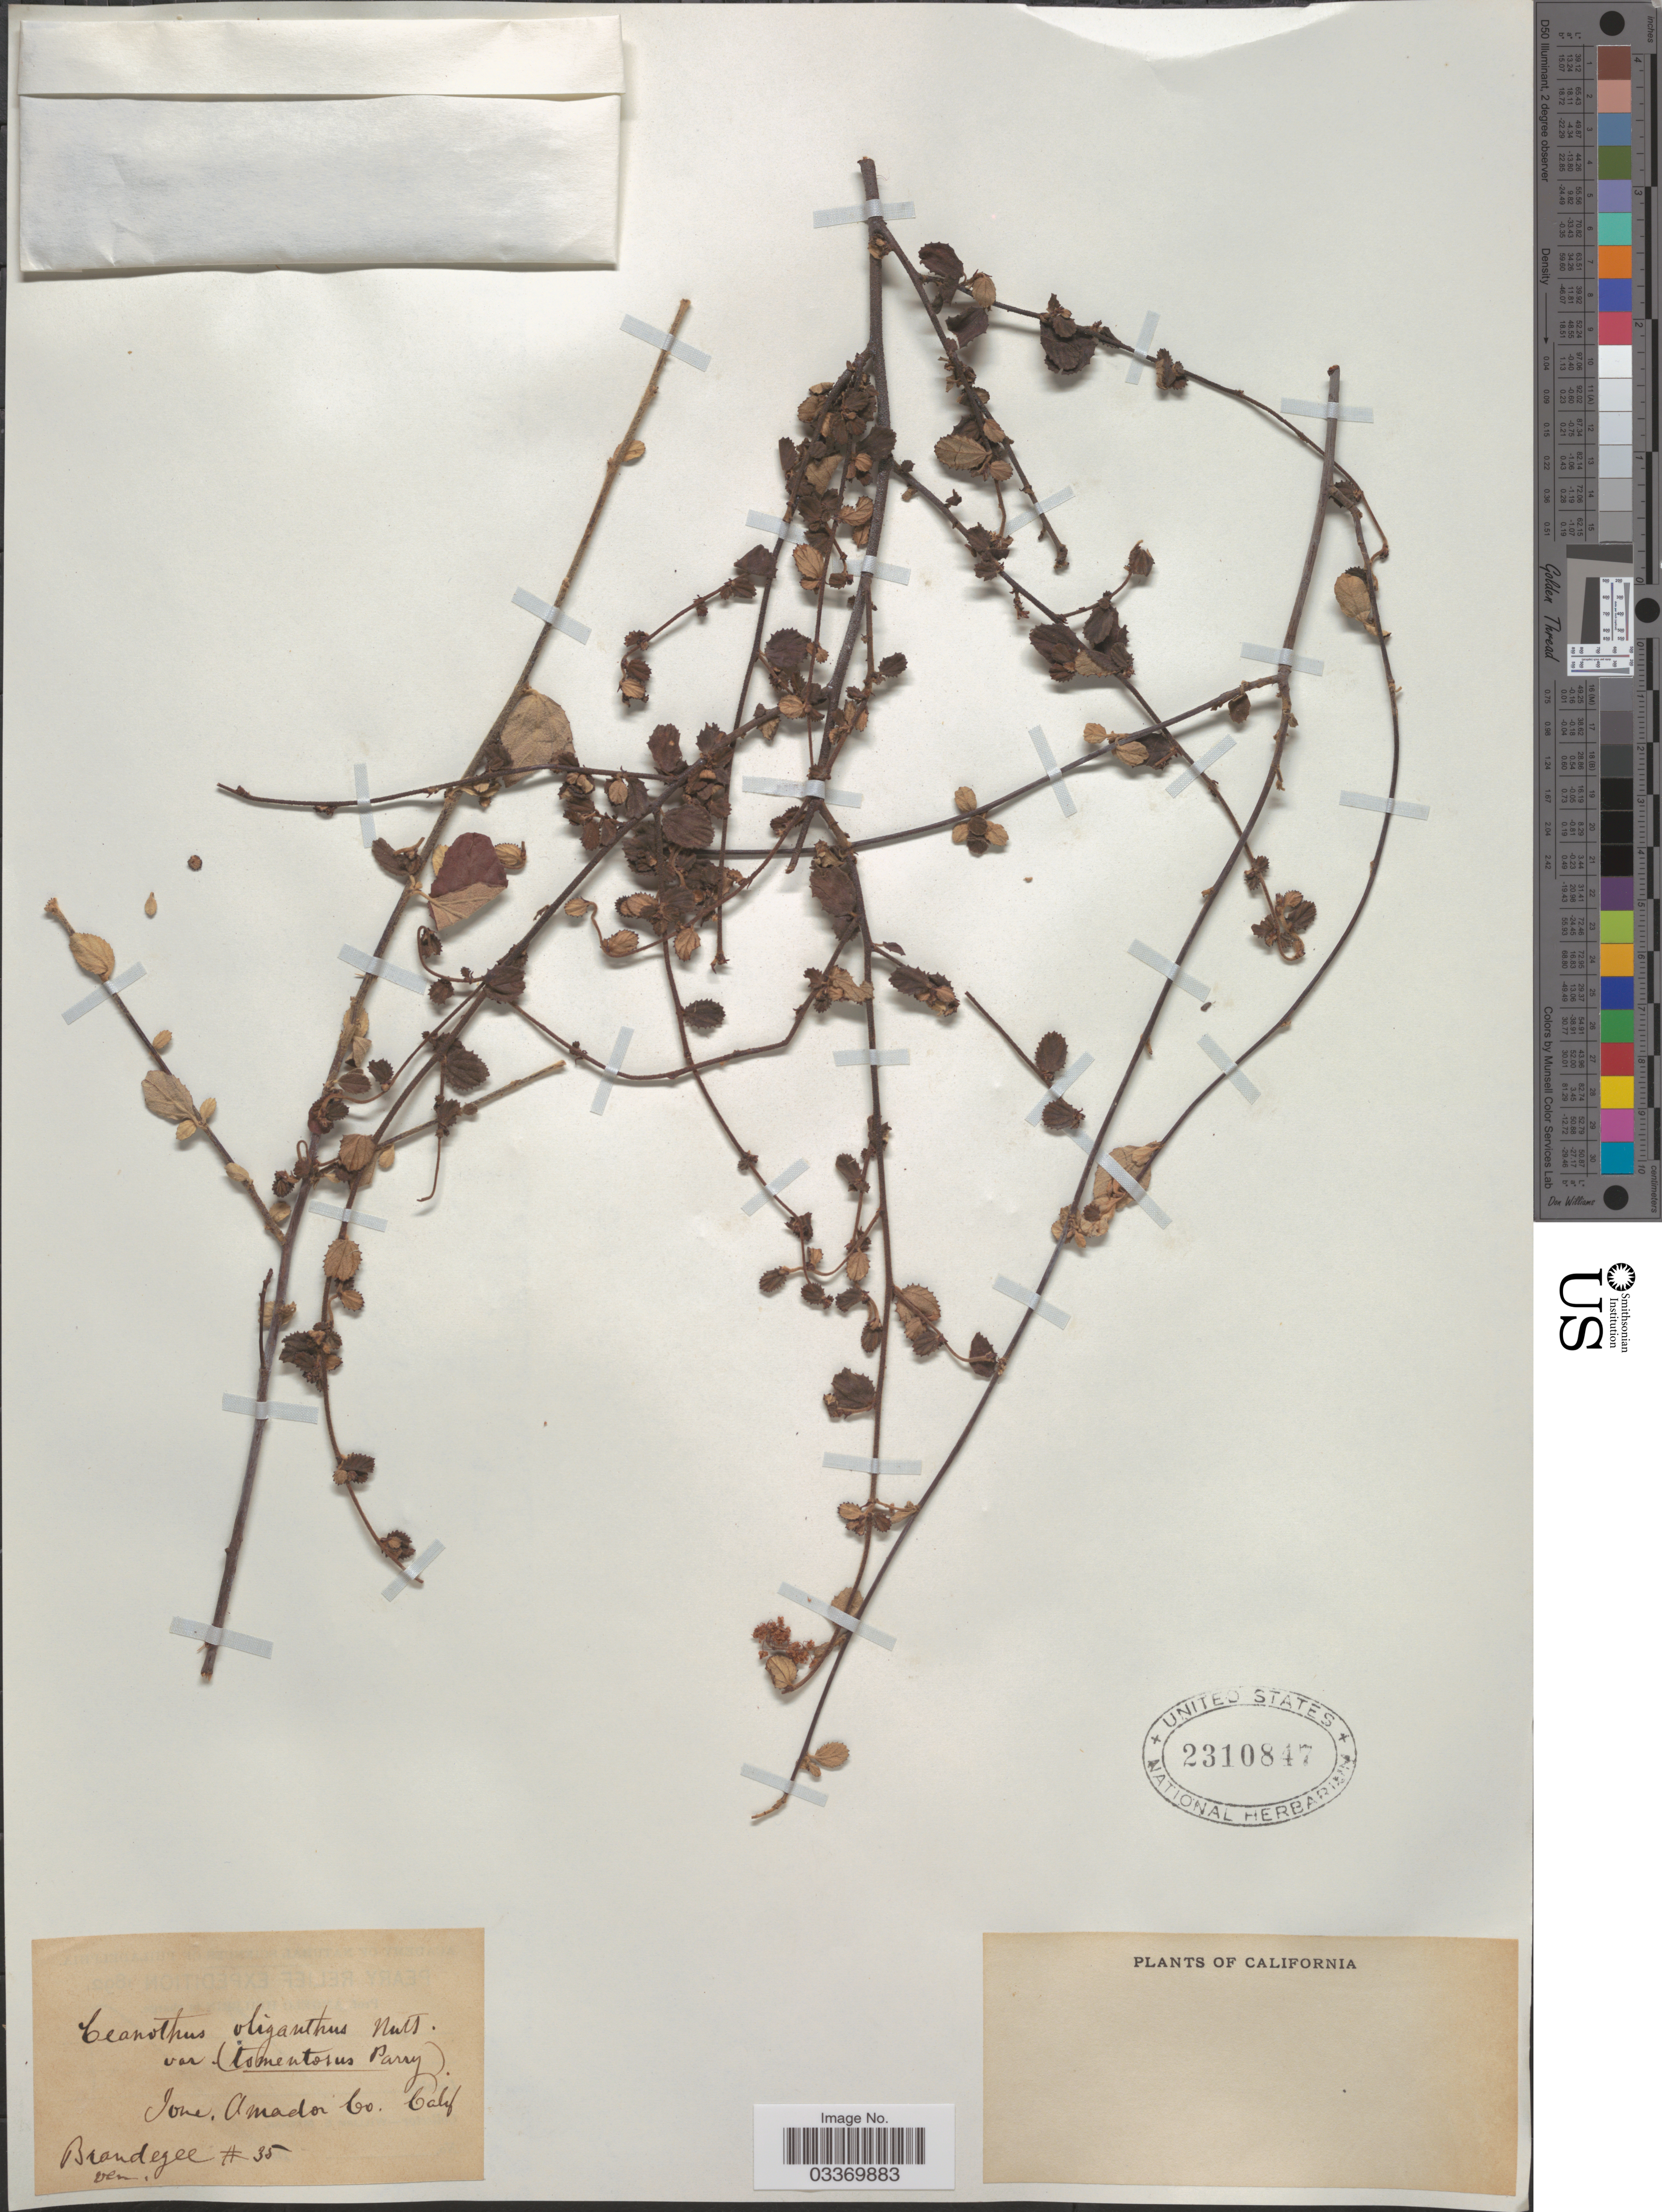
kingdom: Plantae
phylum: Tracheophyta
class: Magnoliopsida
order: Rosales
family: Rhamnaceae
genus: Ceanothus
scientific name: Ceanothus oliganthus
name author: Nutt.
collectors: -- Brandegee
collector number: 35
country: United States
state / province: California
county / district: Amador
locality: Ione, Amador Co.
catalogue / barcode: US 2310847